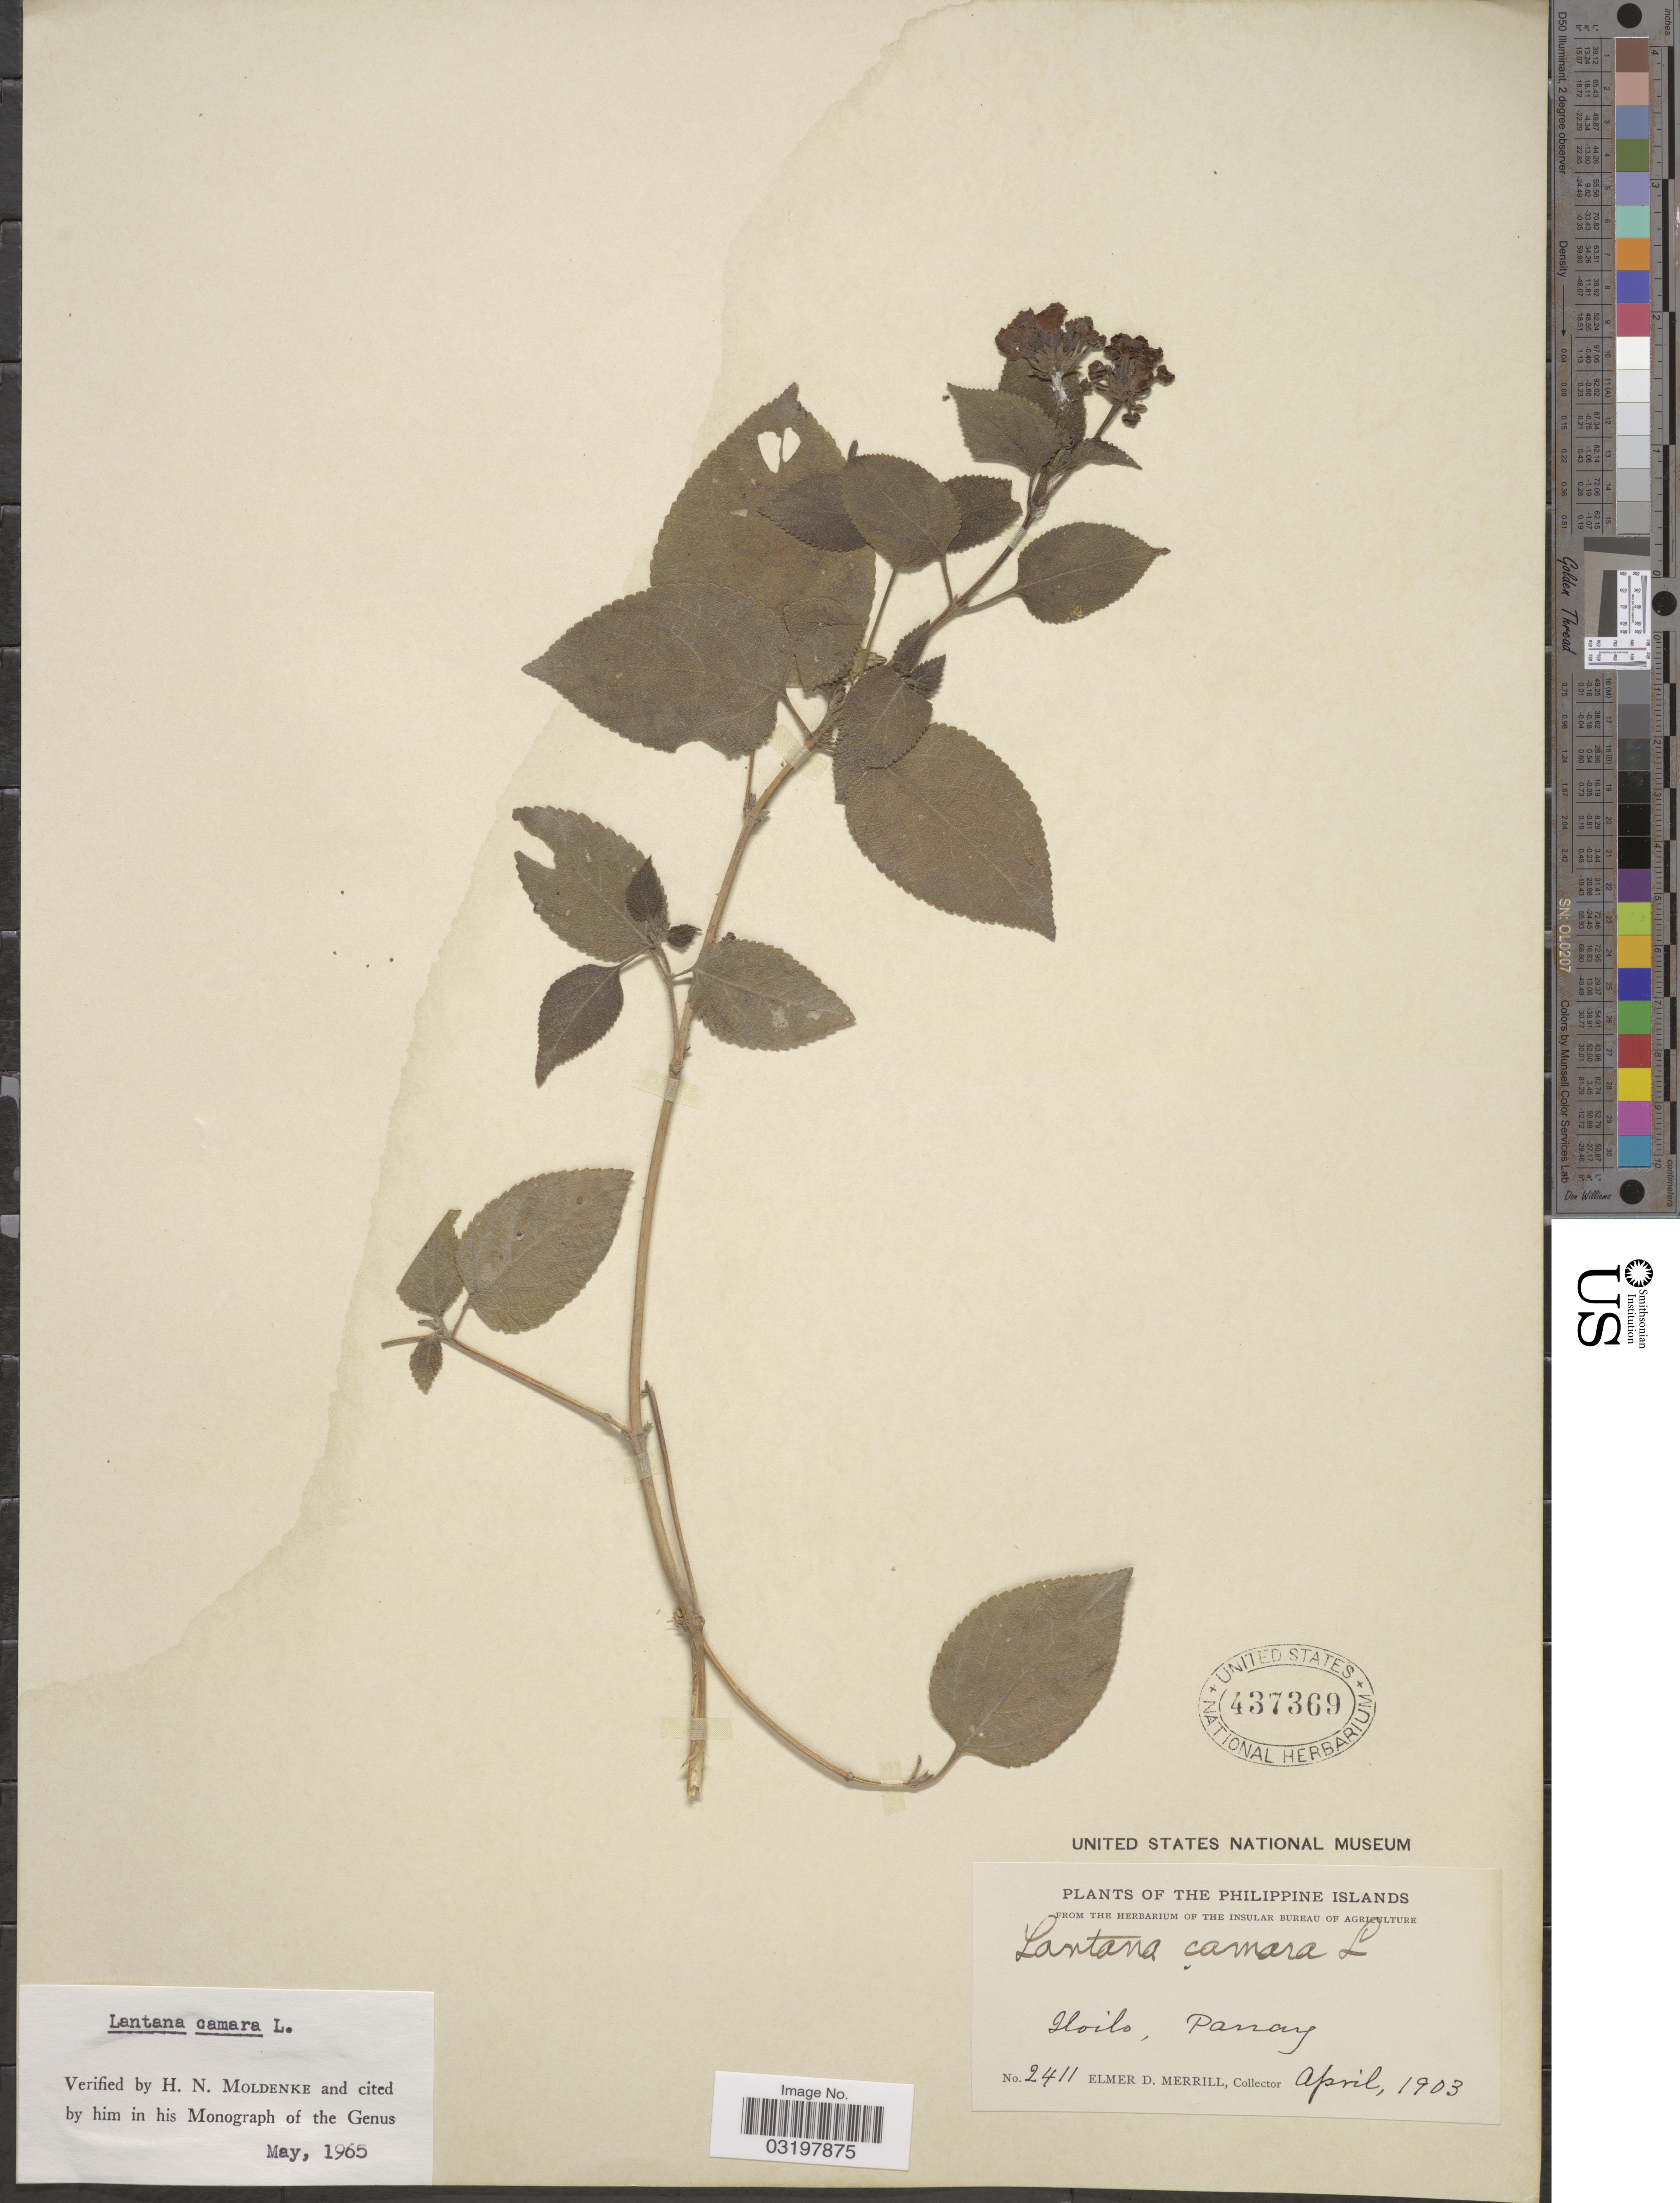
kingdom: Plantae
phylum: Tracheophyta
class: Magnoliopsida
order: Lamiales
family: Verbenaceae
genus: Lantana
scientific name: Lantana camara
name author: L.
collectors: E. D. Merrill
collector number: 2411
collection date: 1903-04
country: Philippines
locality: Philippine Islands. Iloilo, Panay.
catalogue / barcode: US 437369